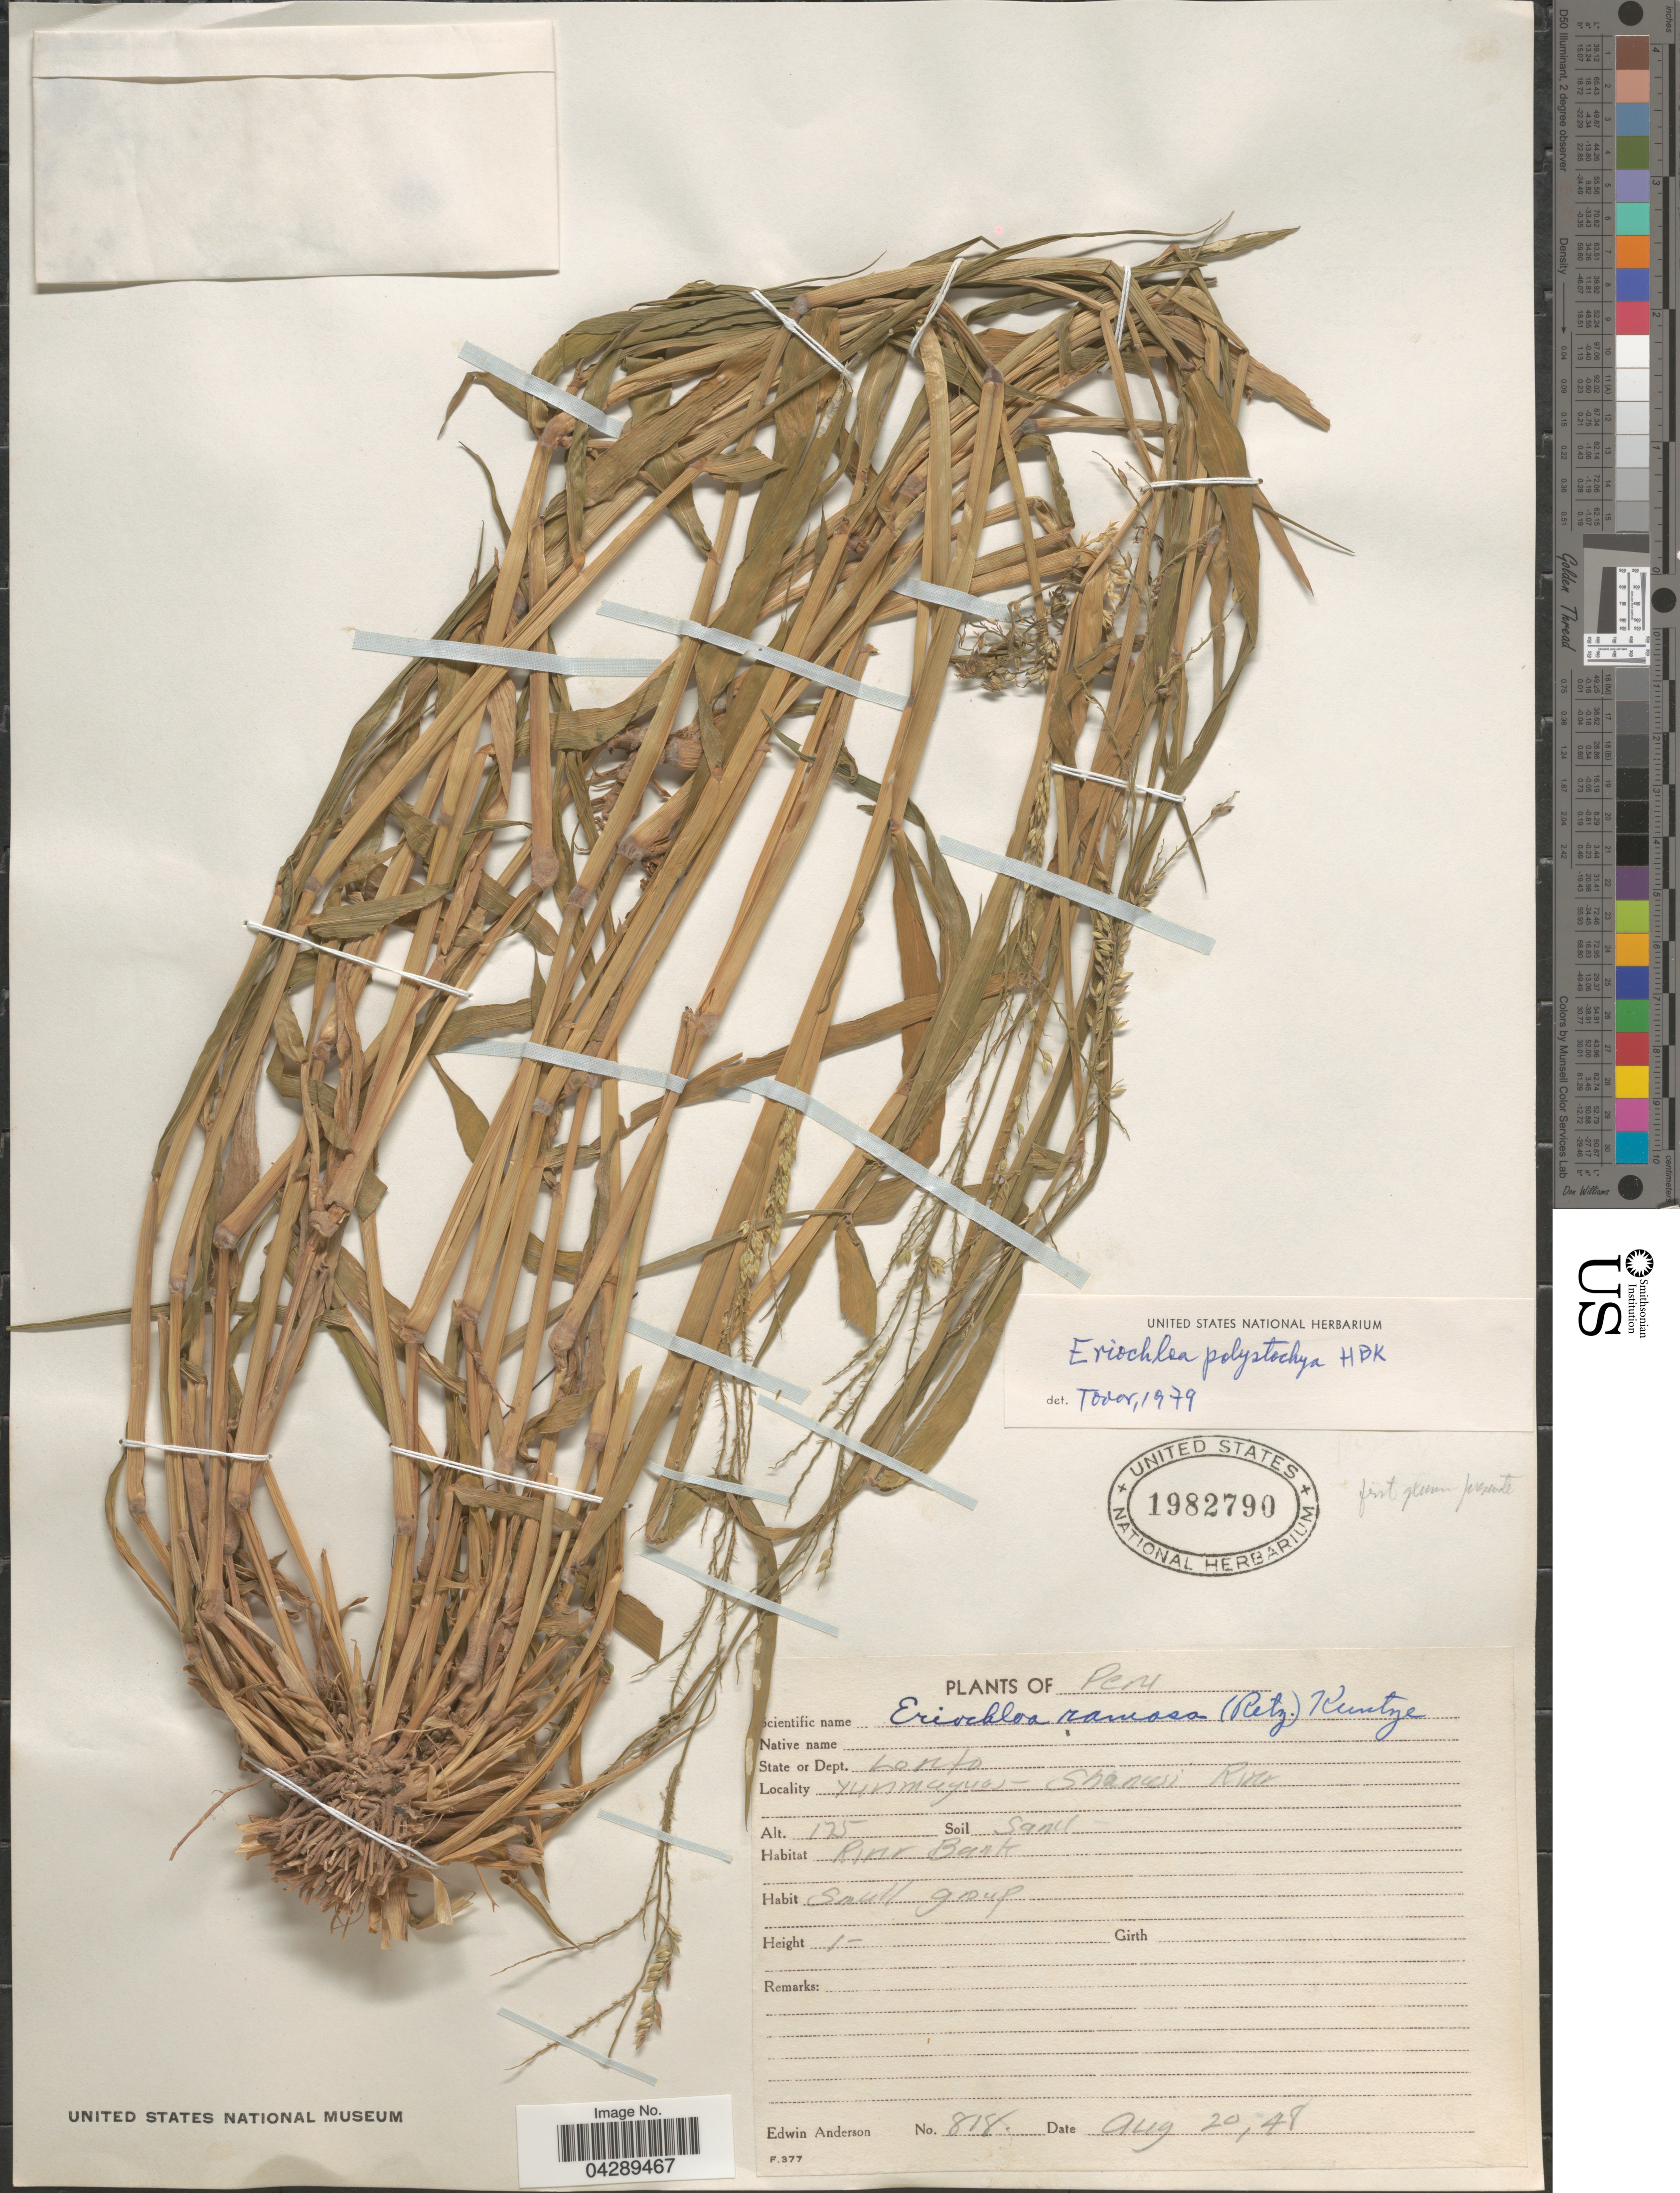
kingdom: Plantae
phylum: Tracheophyta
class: Liliopsida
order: Poales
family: Poaceae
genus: Eriochloa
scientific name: Eriochloa polystachya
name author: Kunth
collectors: E. Anderson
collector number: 818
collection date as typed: Transcribed d/m/y: 20/8/48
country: Peru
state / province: Loreto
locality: Dept. Loreto. Yunmaguas - Shanusi River.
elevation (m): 125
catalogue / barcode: US 1982790